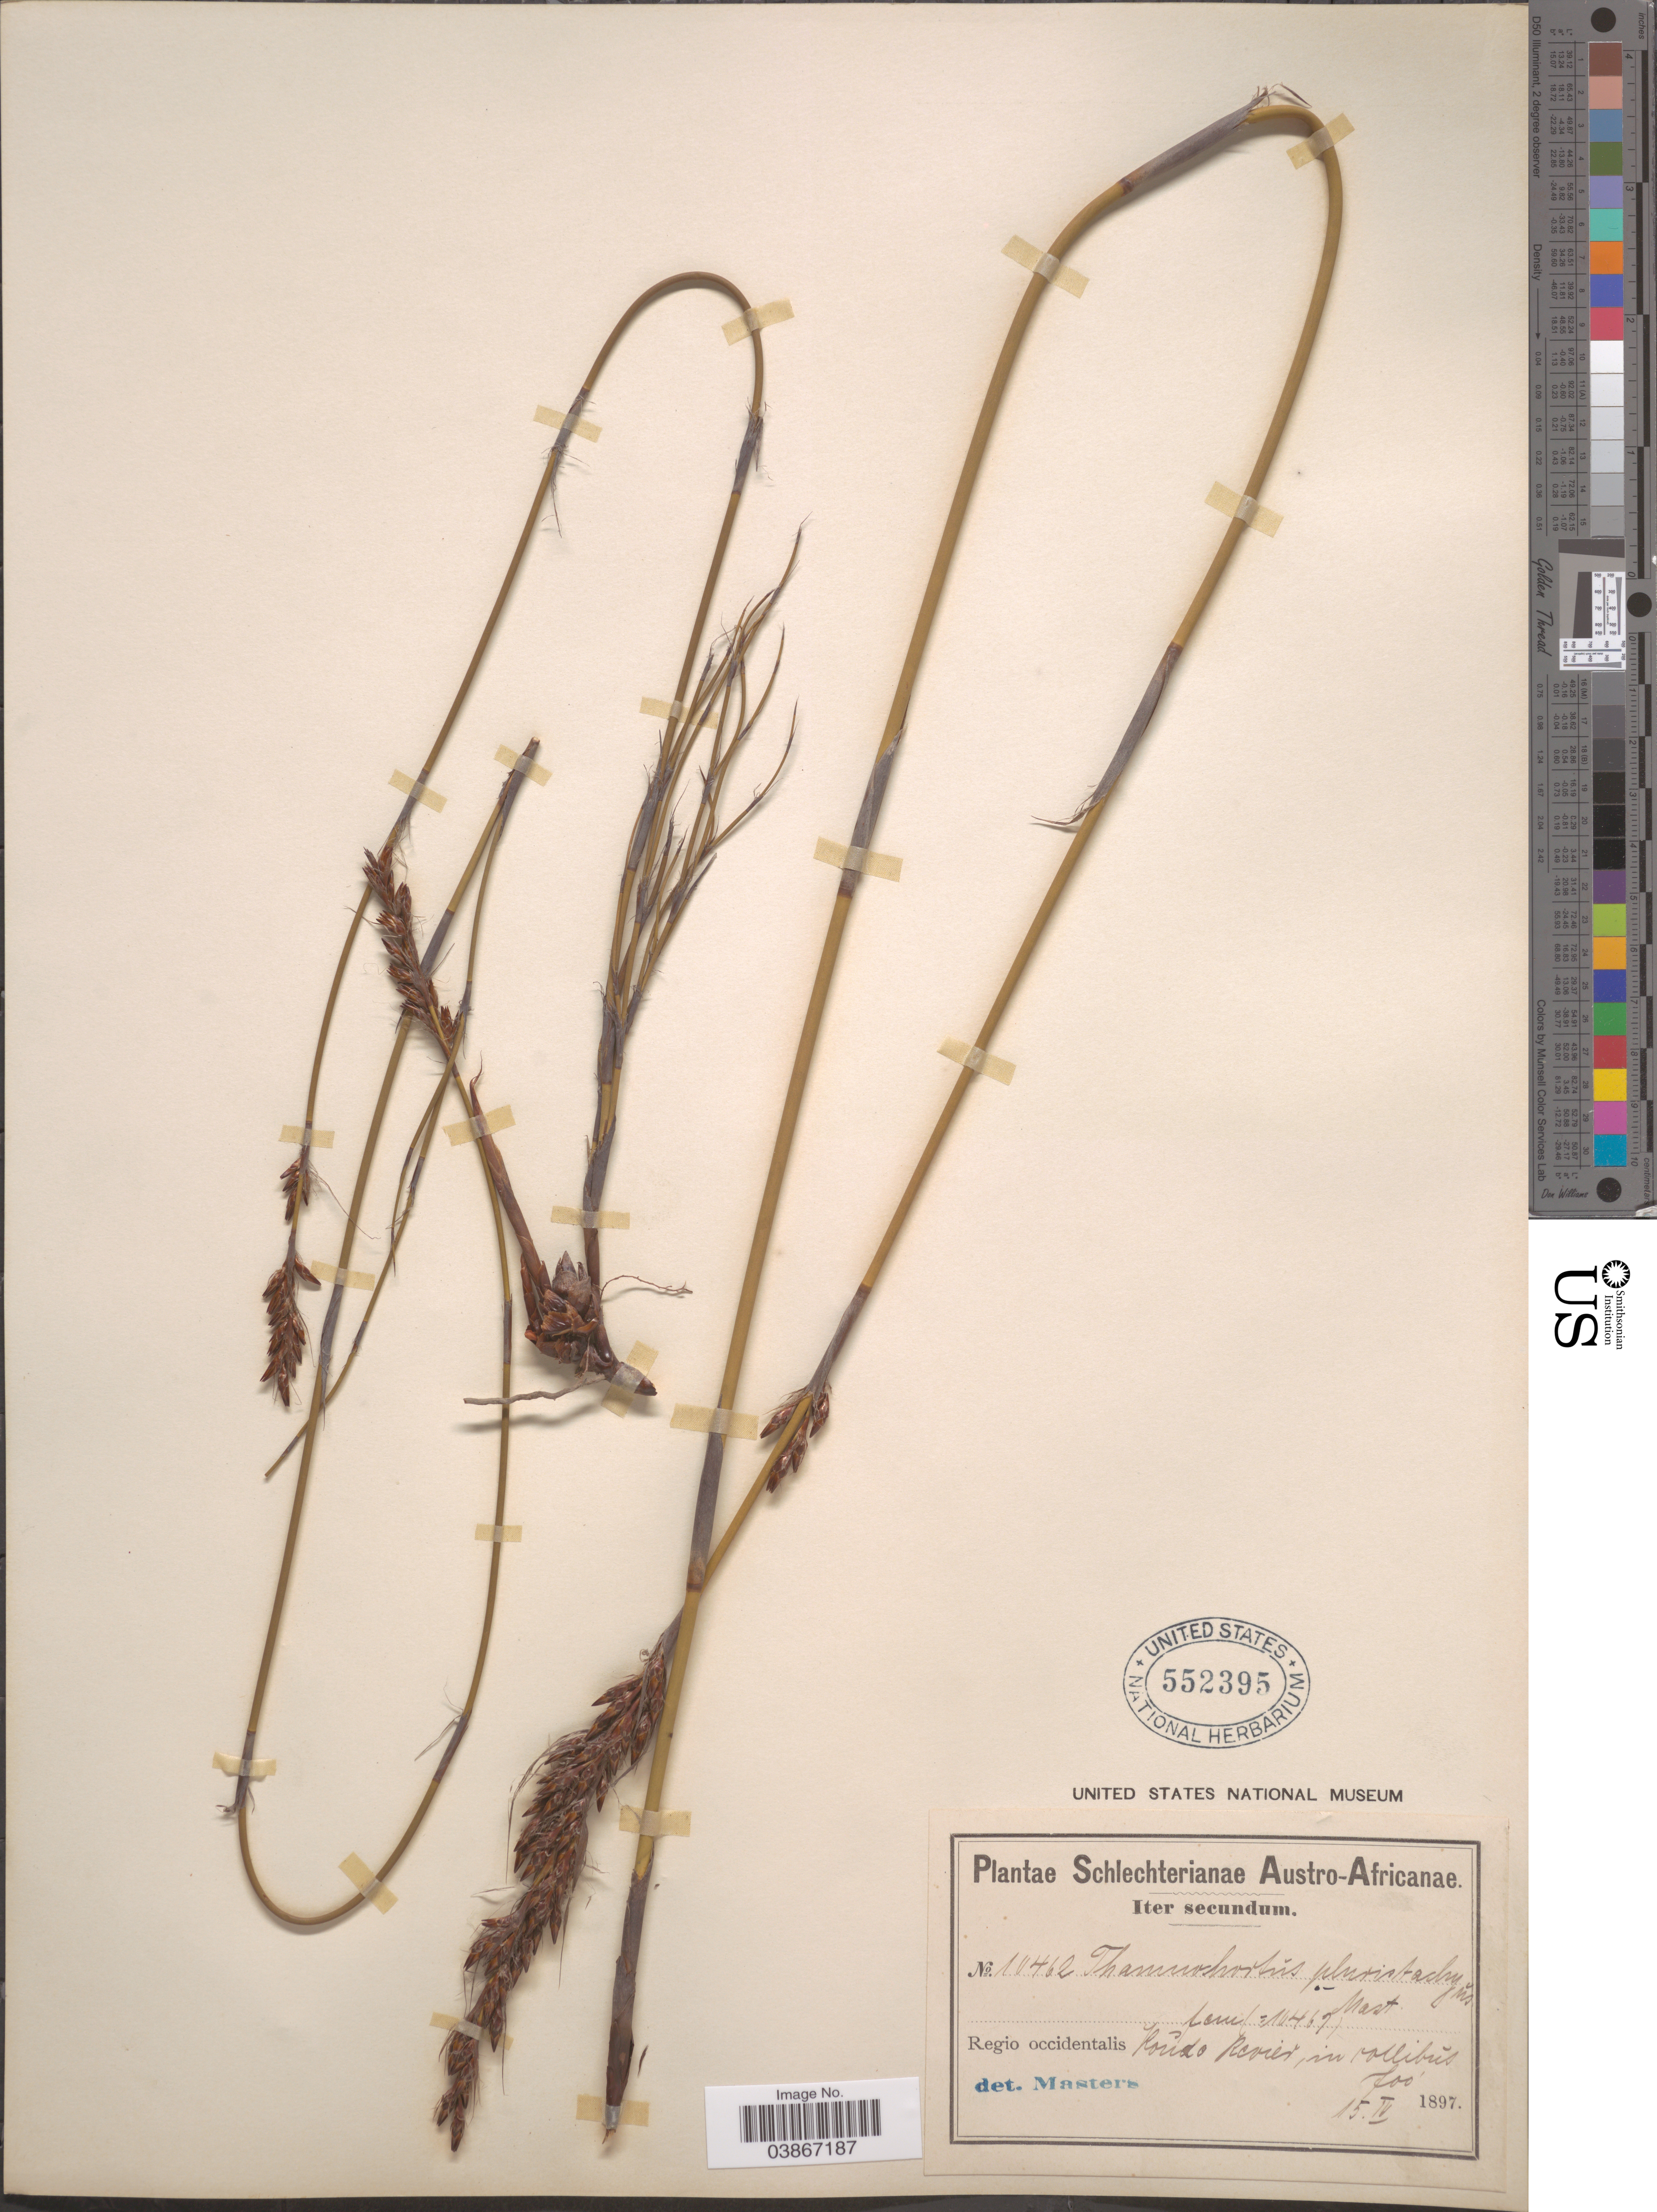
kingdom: Plantae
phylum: Tracheophyta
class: Liliopsida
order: Poales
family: Restionaceae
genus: Thamnochortus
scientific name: Thamnochortus pluristachyus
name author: Mast.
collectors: Schlechter, --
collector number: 10462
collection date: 1897-04-15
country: South Africa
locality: Austro-Africanae. Regio occidentalis. Koude Revier, in collibus.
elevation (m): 213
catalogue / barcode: US 552395